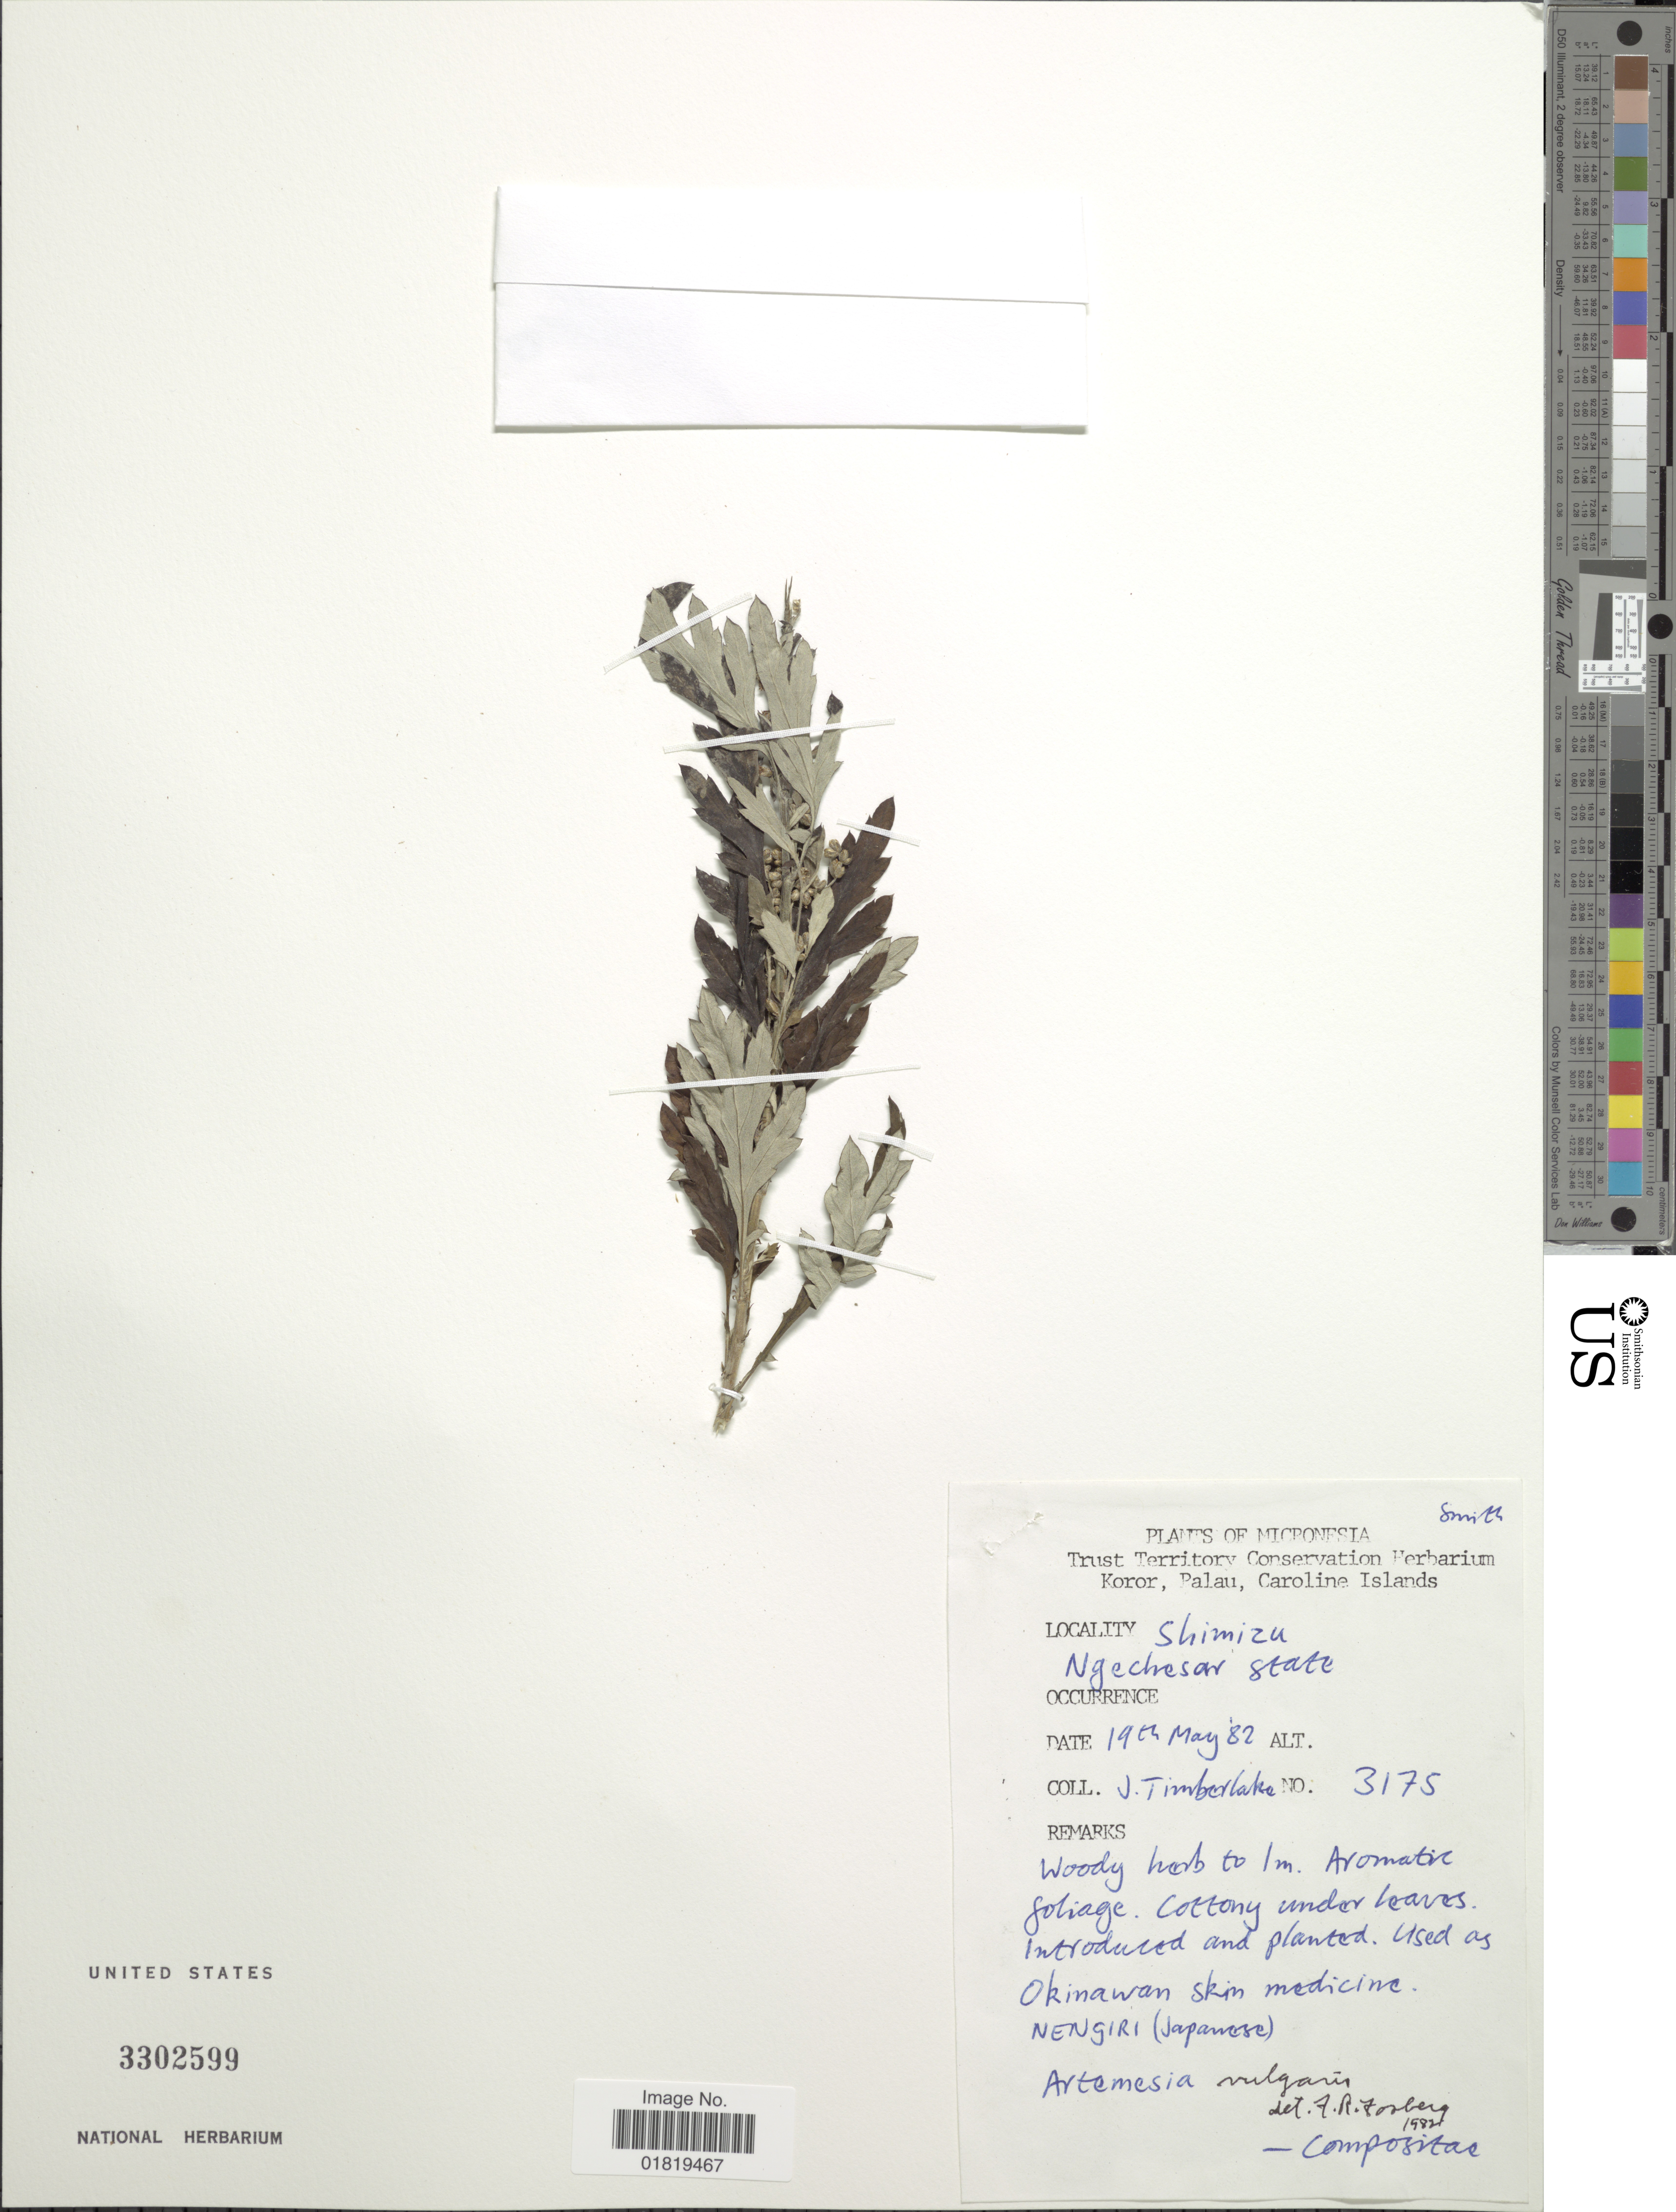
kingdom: Plantae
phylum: Tracheophyta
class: Magnoliopsida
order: Asterales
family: Asteraceae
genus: Artemisia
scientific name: Artemisia vulgaris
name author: L.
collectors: J. Timberlake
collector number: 3175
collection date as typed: Transcribed d/m/y: 19/5/82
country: Palau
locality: Koror, Palau, Caroline Islands, Shimizu, Ngechesar State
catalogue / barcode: US 3302599